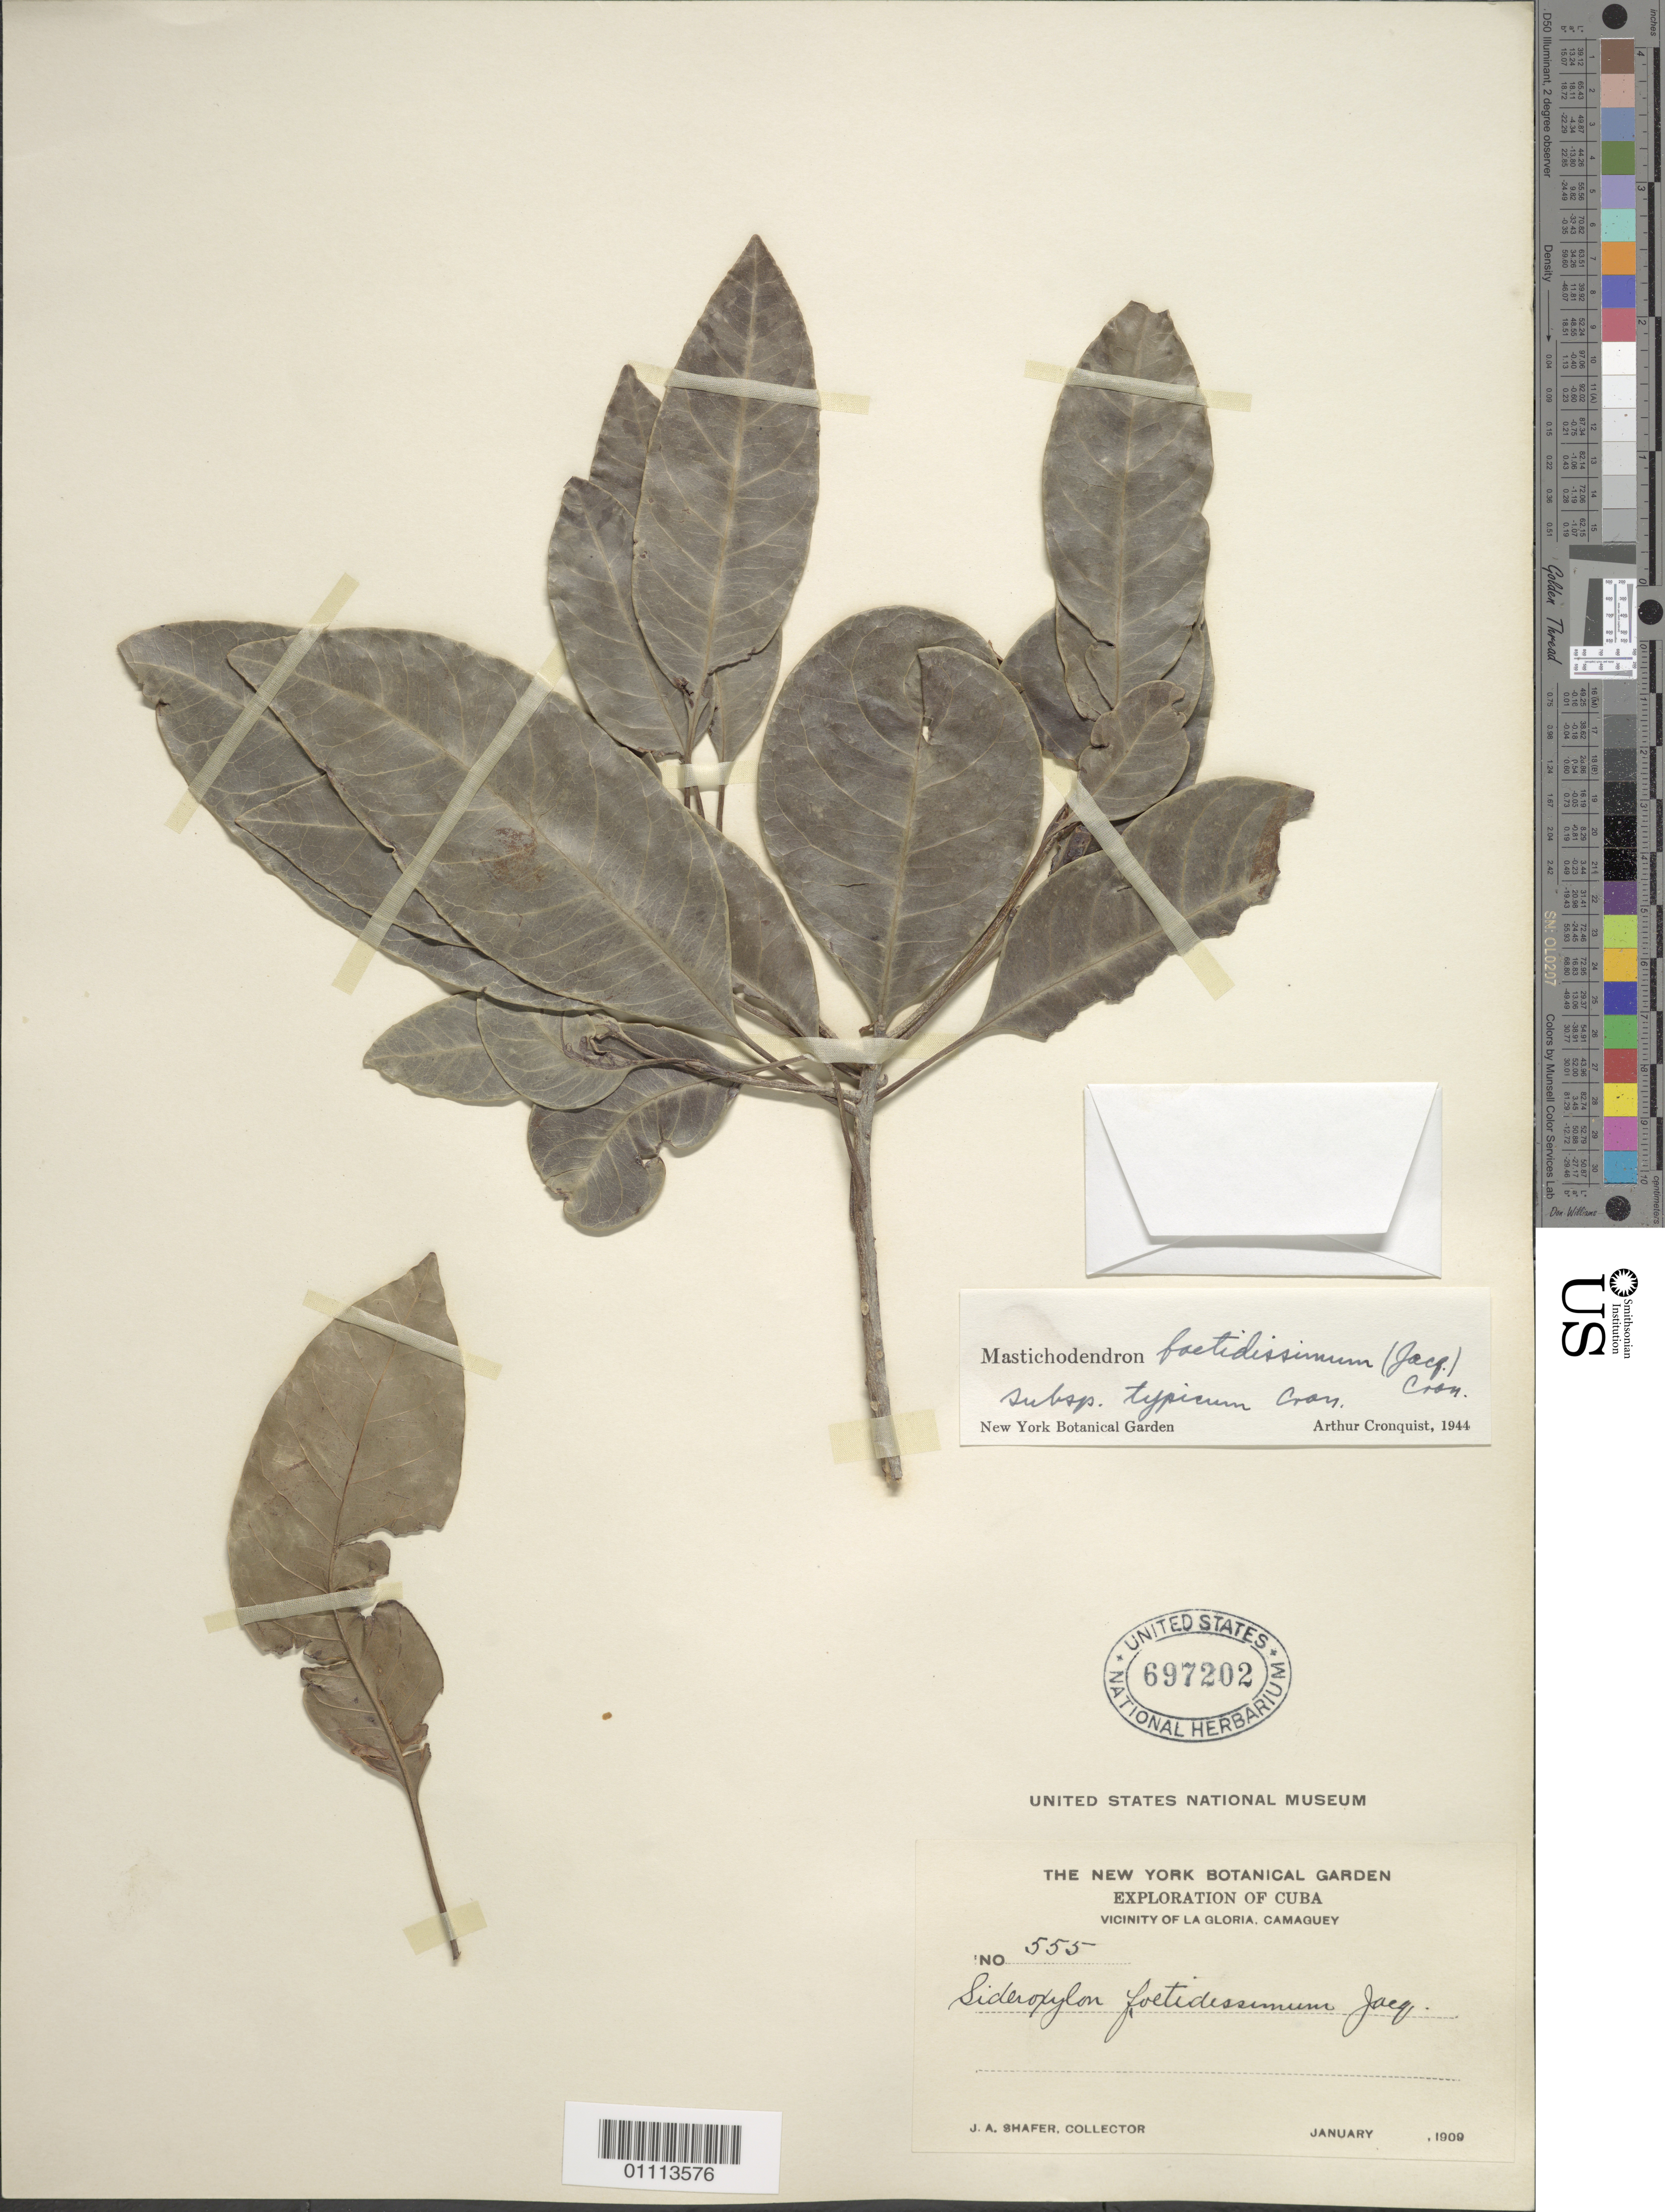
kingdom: Plantae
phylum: Tracheophyta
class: Magnoliopsida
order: Ericales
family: Sapotaceae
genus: Sideroxylon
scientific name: Sideroxylon foetidissimum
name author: Jacq.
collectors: J. A. Shafer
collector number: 555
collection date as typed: Jan 1909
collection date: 1909-01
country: Cuba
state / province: Camagüey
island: Cuba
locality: La Gloria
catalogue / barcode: US 697202